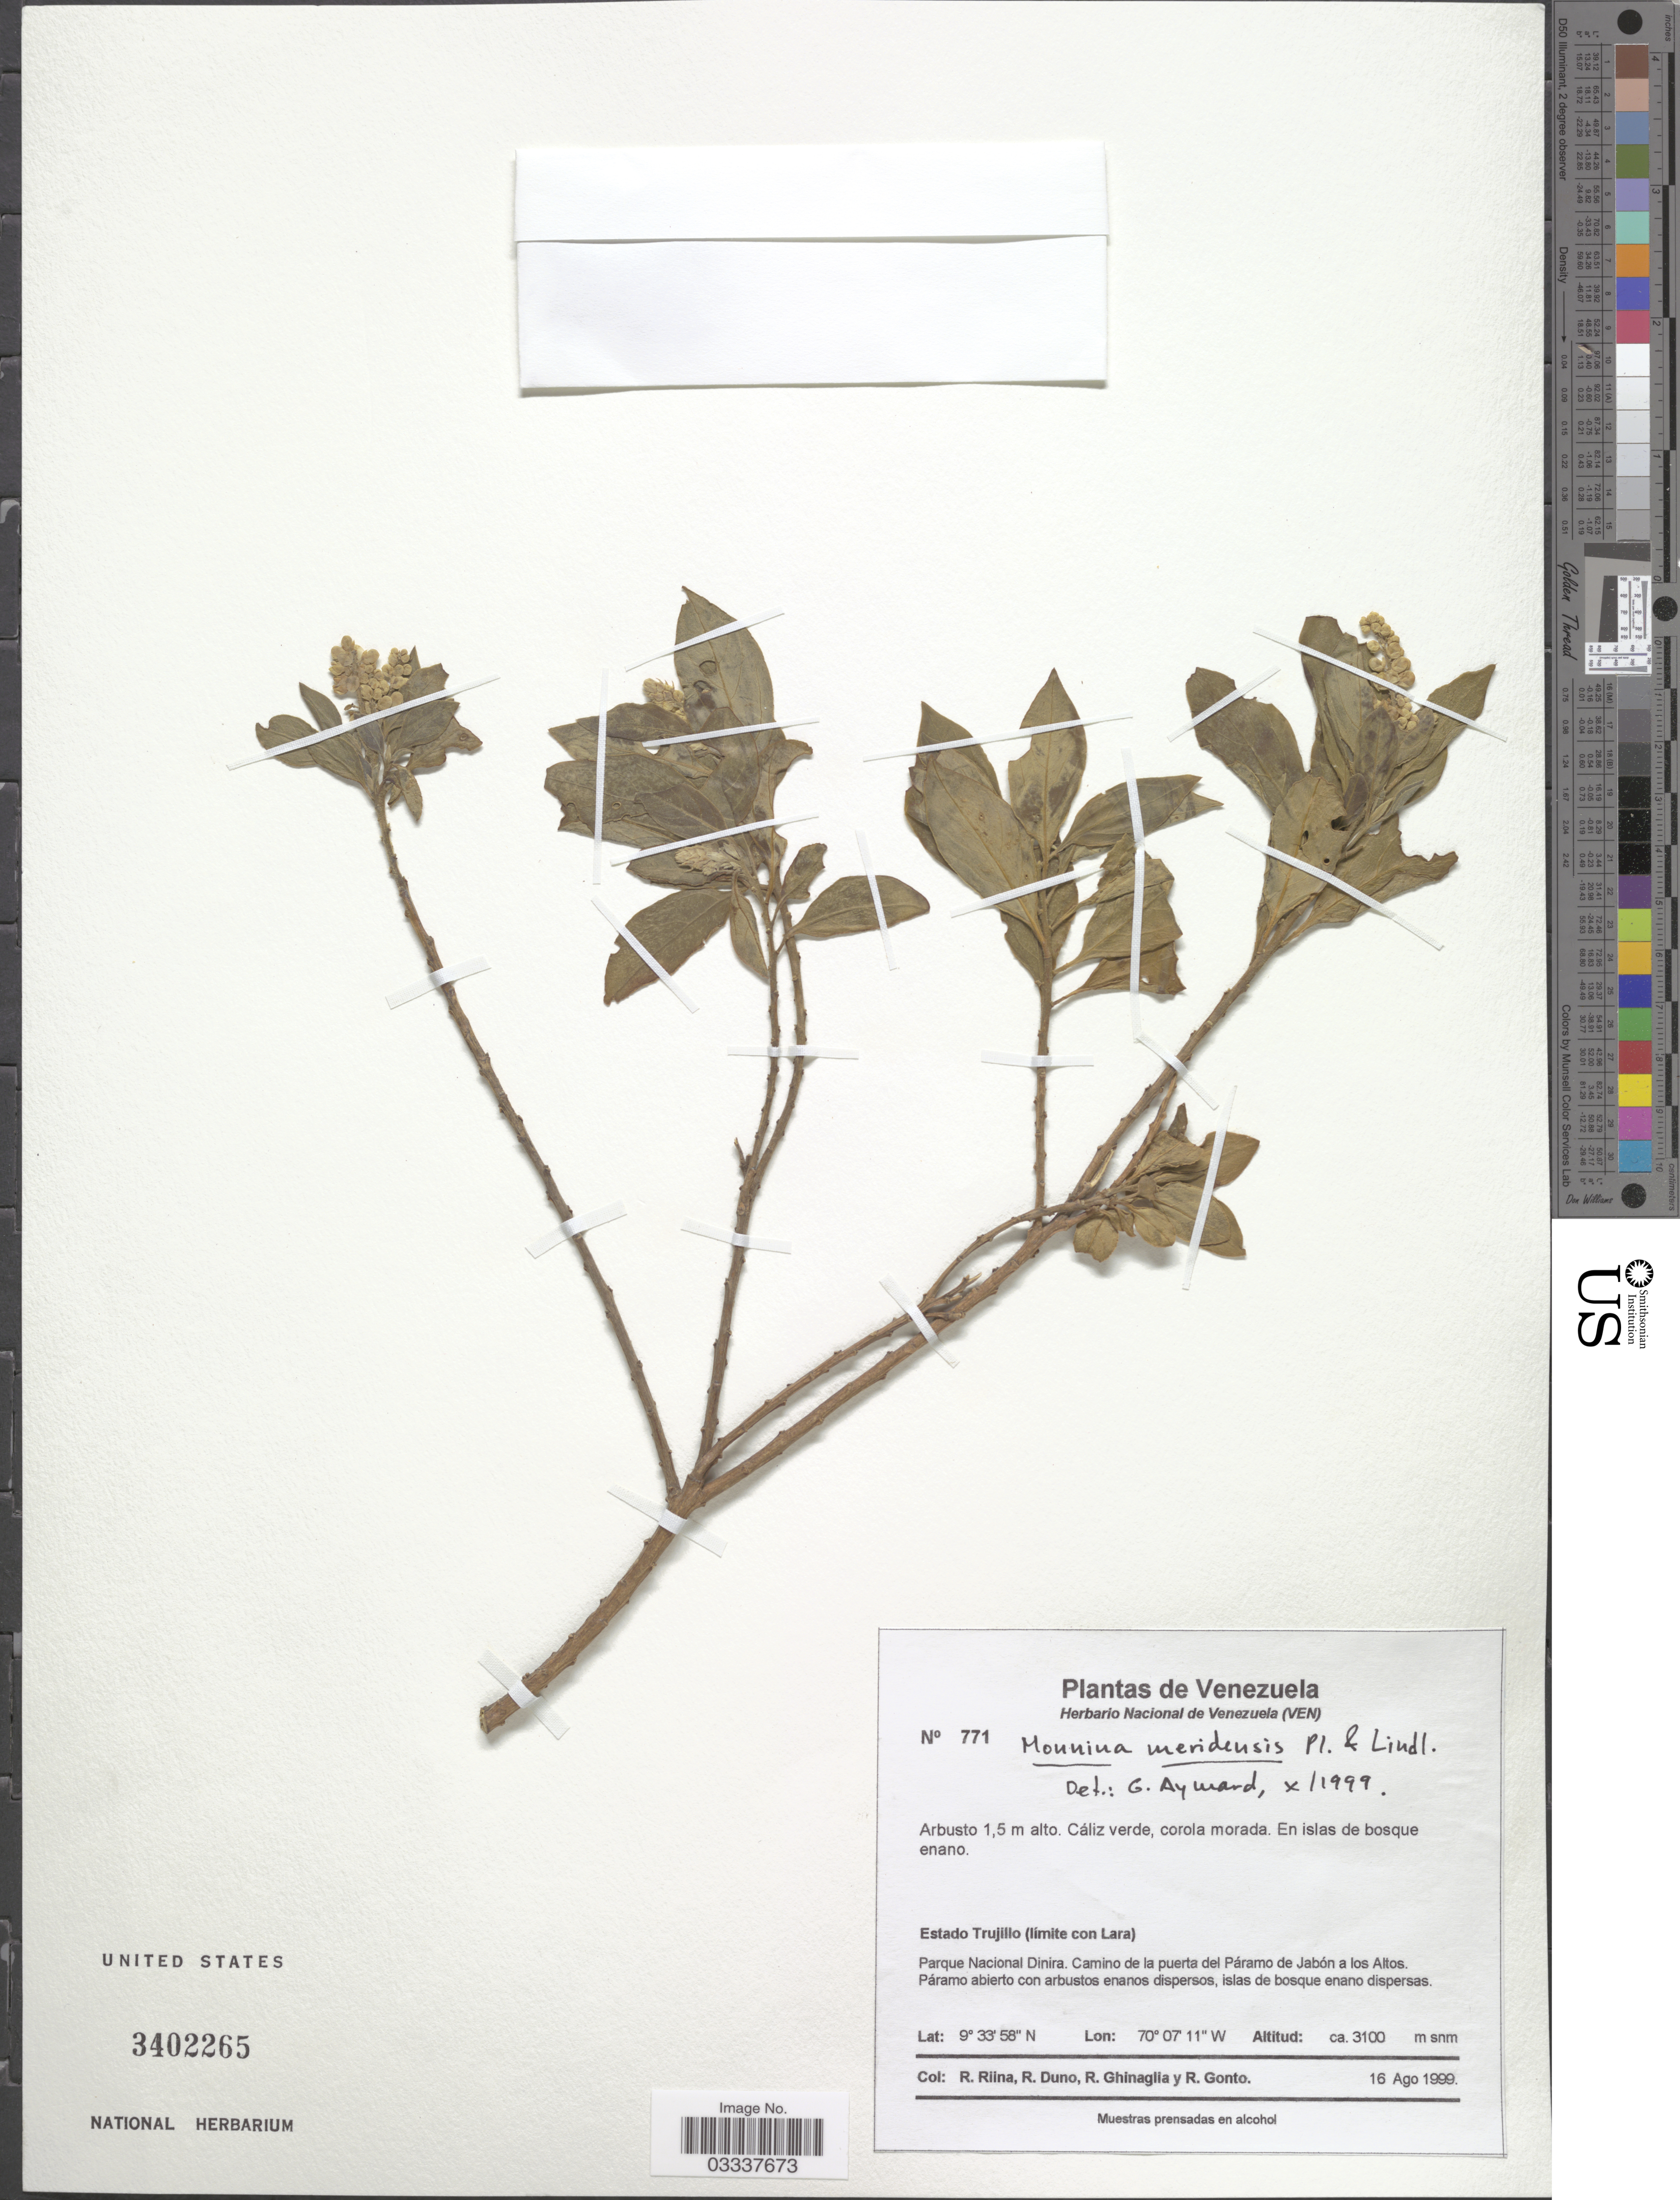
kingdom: Plantae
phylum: Tracheophyta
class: Magnoliopsida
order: Fabales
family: Polygalaceae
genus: Monnina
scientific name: Monnina meridensis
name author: Planch. & B.L. Linden ex Wedd.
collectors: R. Riina, R. Duno, R. Ghinaglia & R. Gonto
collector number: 771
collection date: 1999-08-16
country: Venezuela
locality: Estado Trujillo (límite con Lara), Parque Nacional Dinira. Camino de la puerta del Páramo de Jabón a los Altos.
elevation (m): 3100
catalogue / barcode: US 3402265